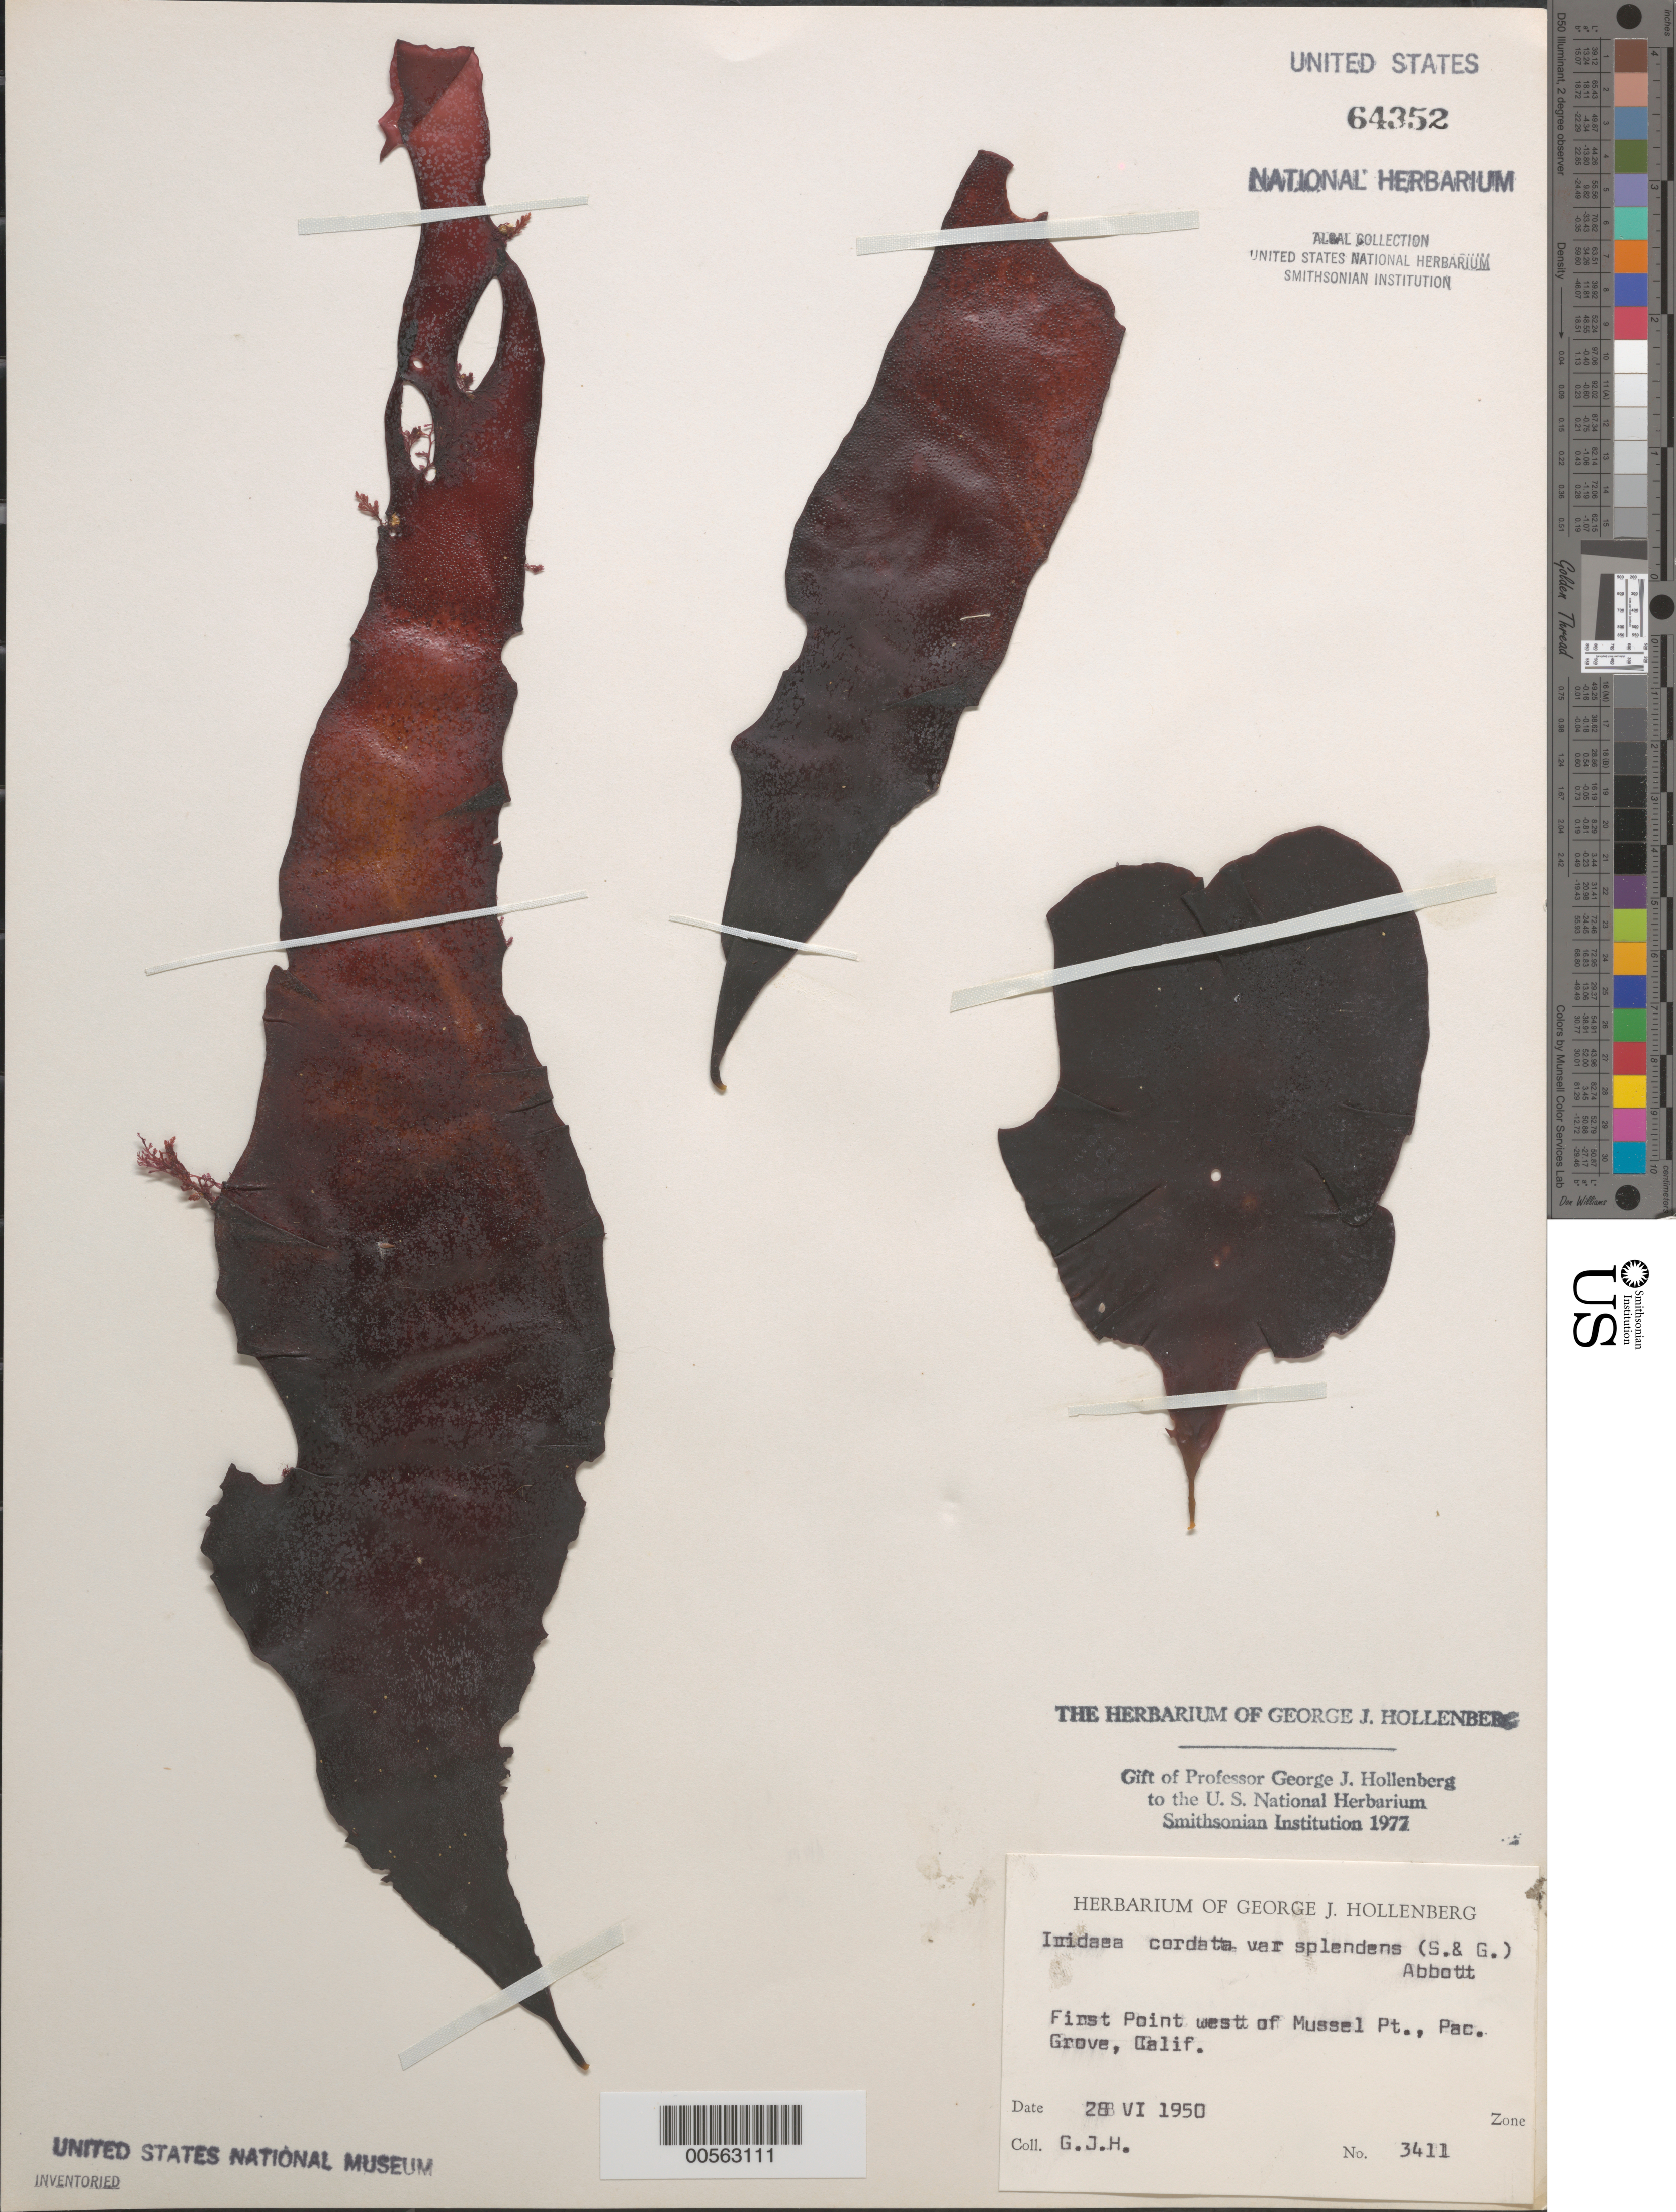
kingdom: Plantae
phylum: Rhodophyta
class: Florideophyceae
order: Gigartinales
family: Gigartinaceae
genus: Iridaea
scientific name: Iridaea cordata var. splendens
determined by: Hollenberg, George J.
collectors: G. Hollenberg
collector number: GJH 3411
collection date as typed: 28 Jun 1950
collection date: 1950-06-28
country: United States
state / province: California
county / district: Monterey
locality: Pacific Grove, first point west of Mussel Point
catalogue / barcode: US 64352